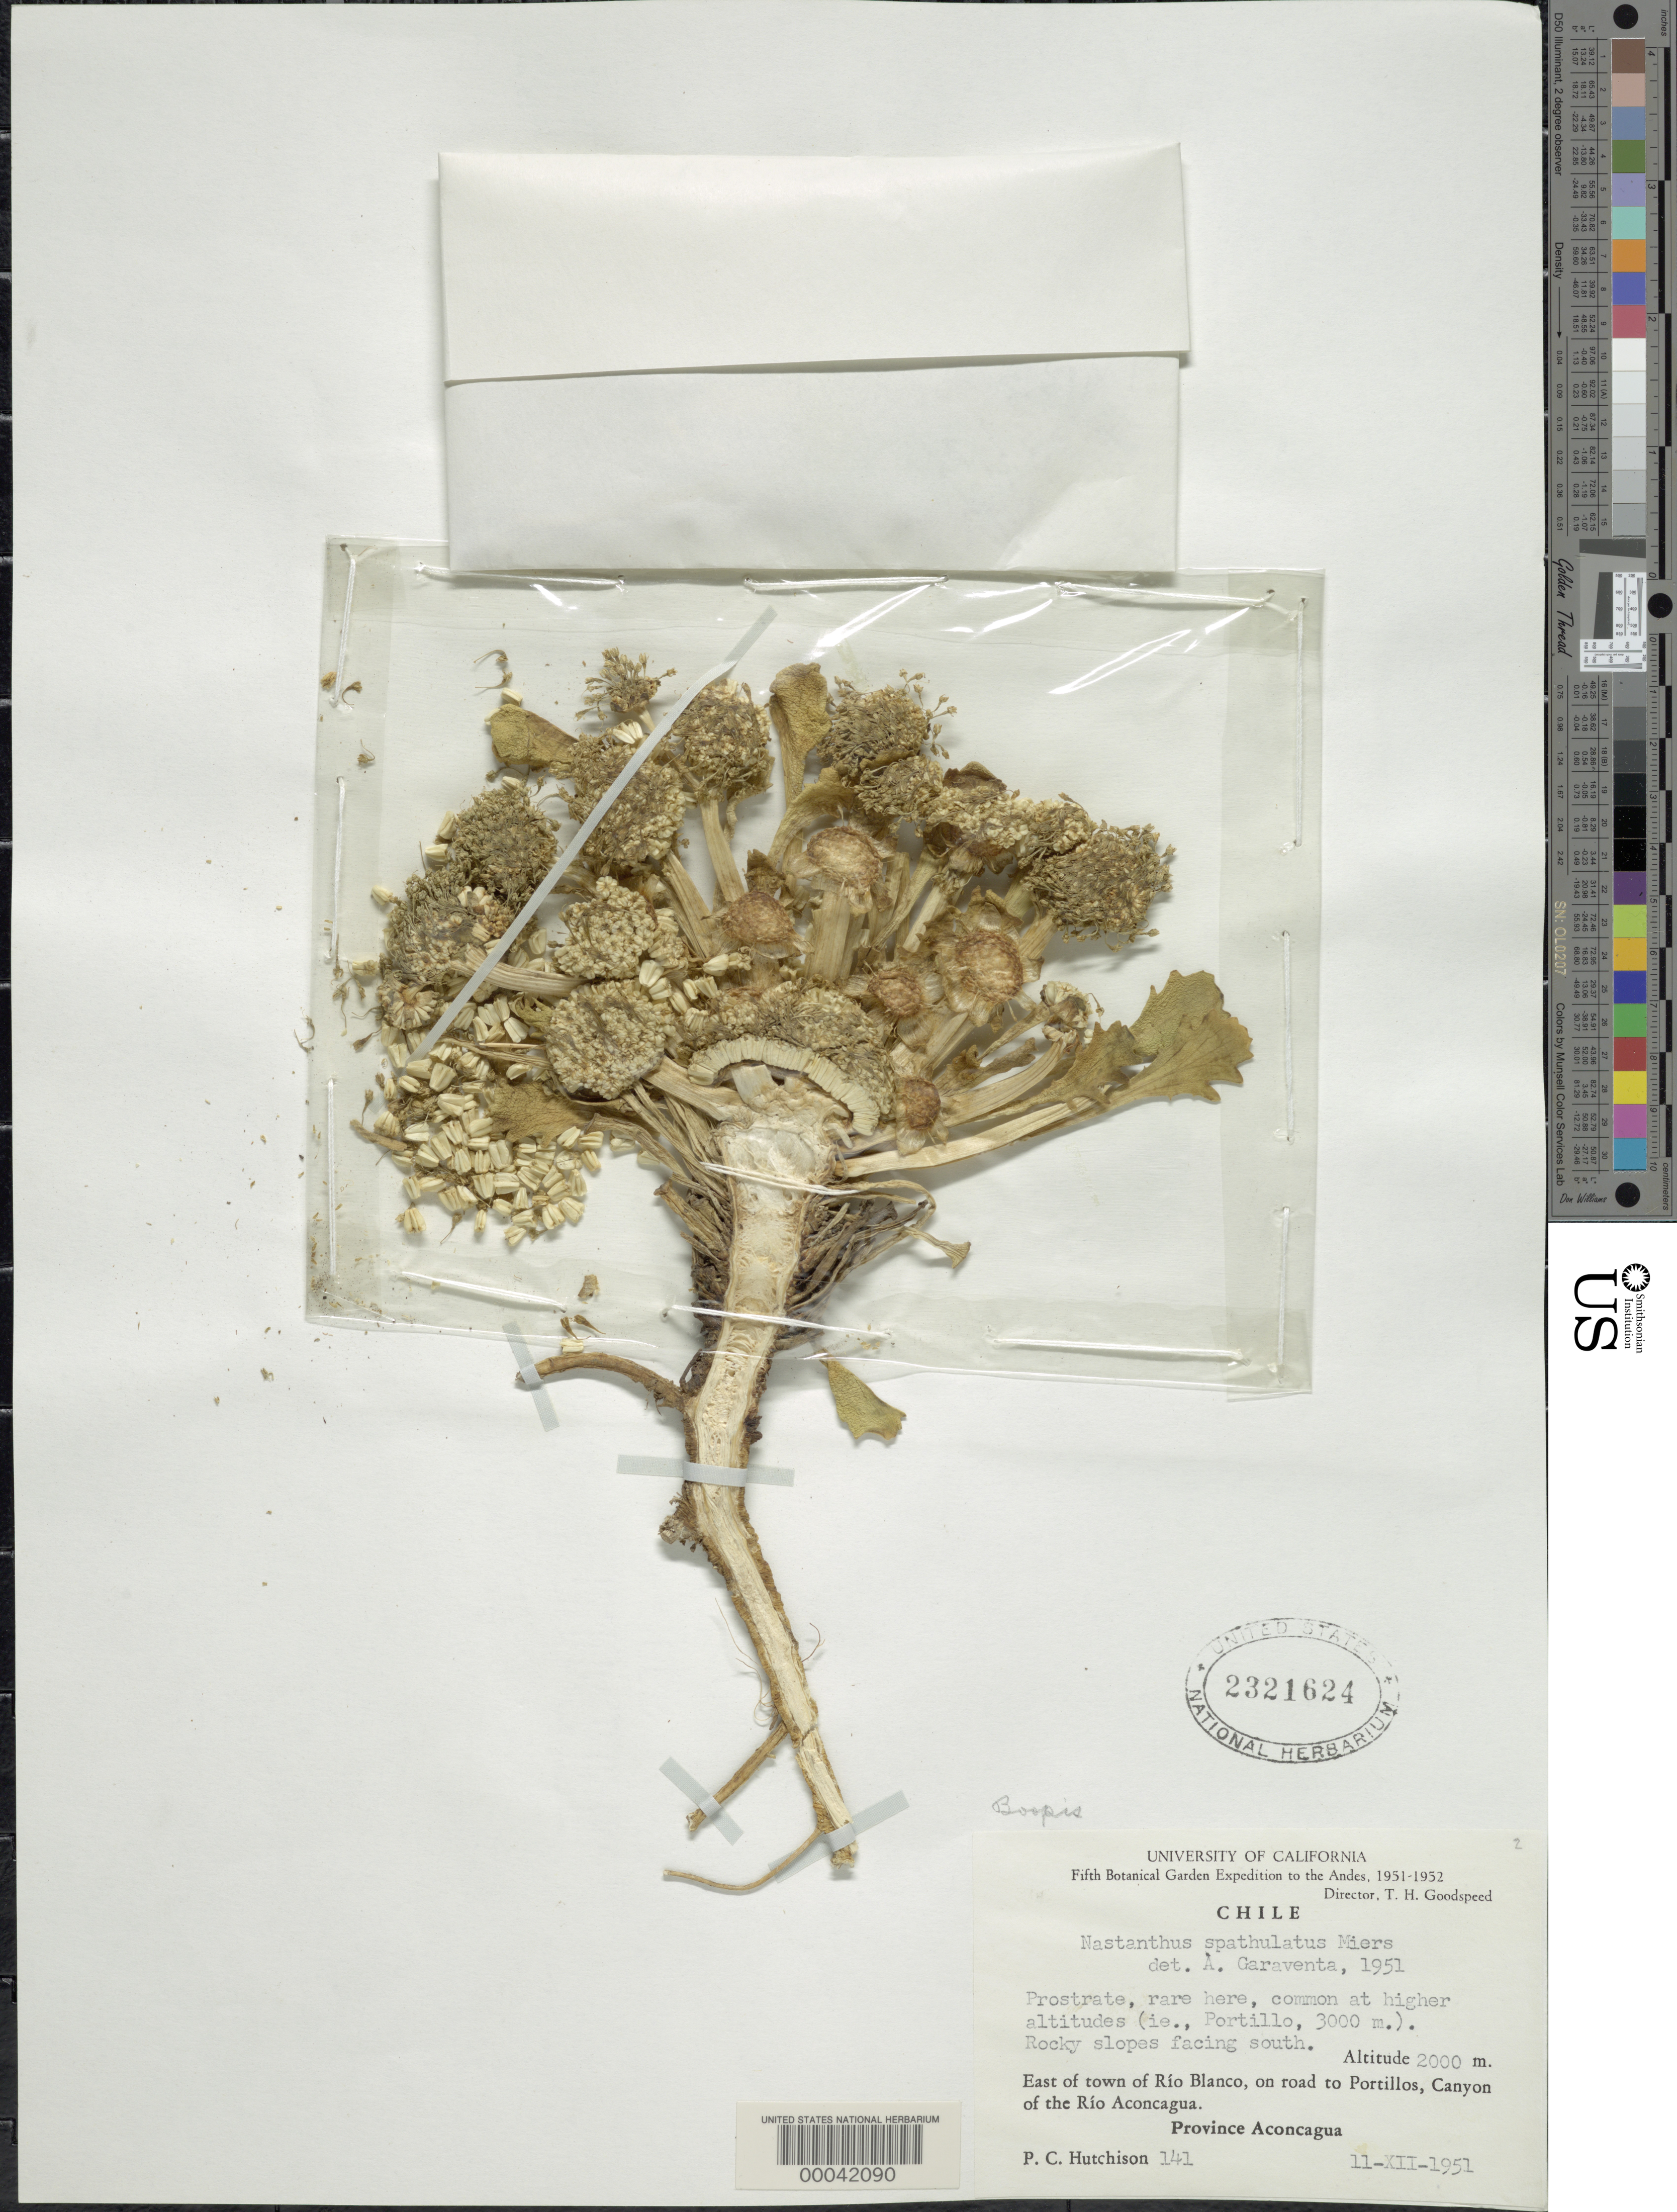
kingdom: Plantae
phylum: Tracheophyta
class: Magnoliopsida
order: Asterales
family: Calyceraceae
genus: Boopis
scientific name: Boopis spathulata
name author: Phil.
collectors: P. C. Hutchison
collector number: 141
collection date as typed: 02 Dec 1951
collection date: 1951-12-02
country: Chile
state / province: Valparaíso (V)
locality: E of town of rio blanco, on road to portillos, canyon of the rio aconcagua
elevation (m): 2000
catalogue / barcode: US 2321624